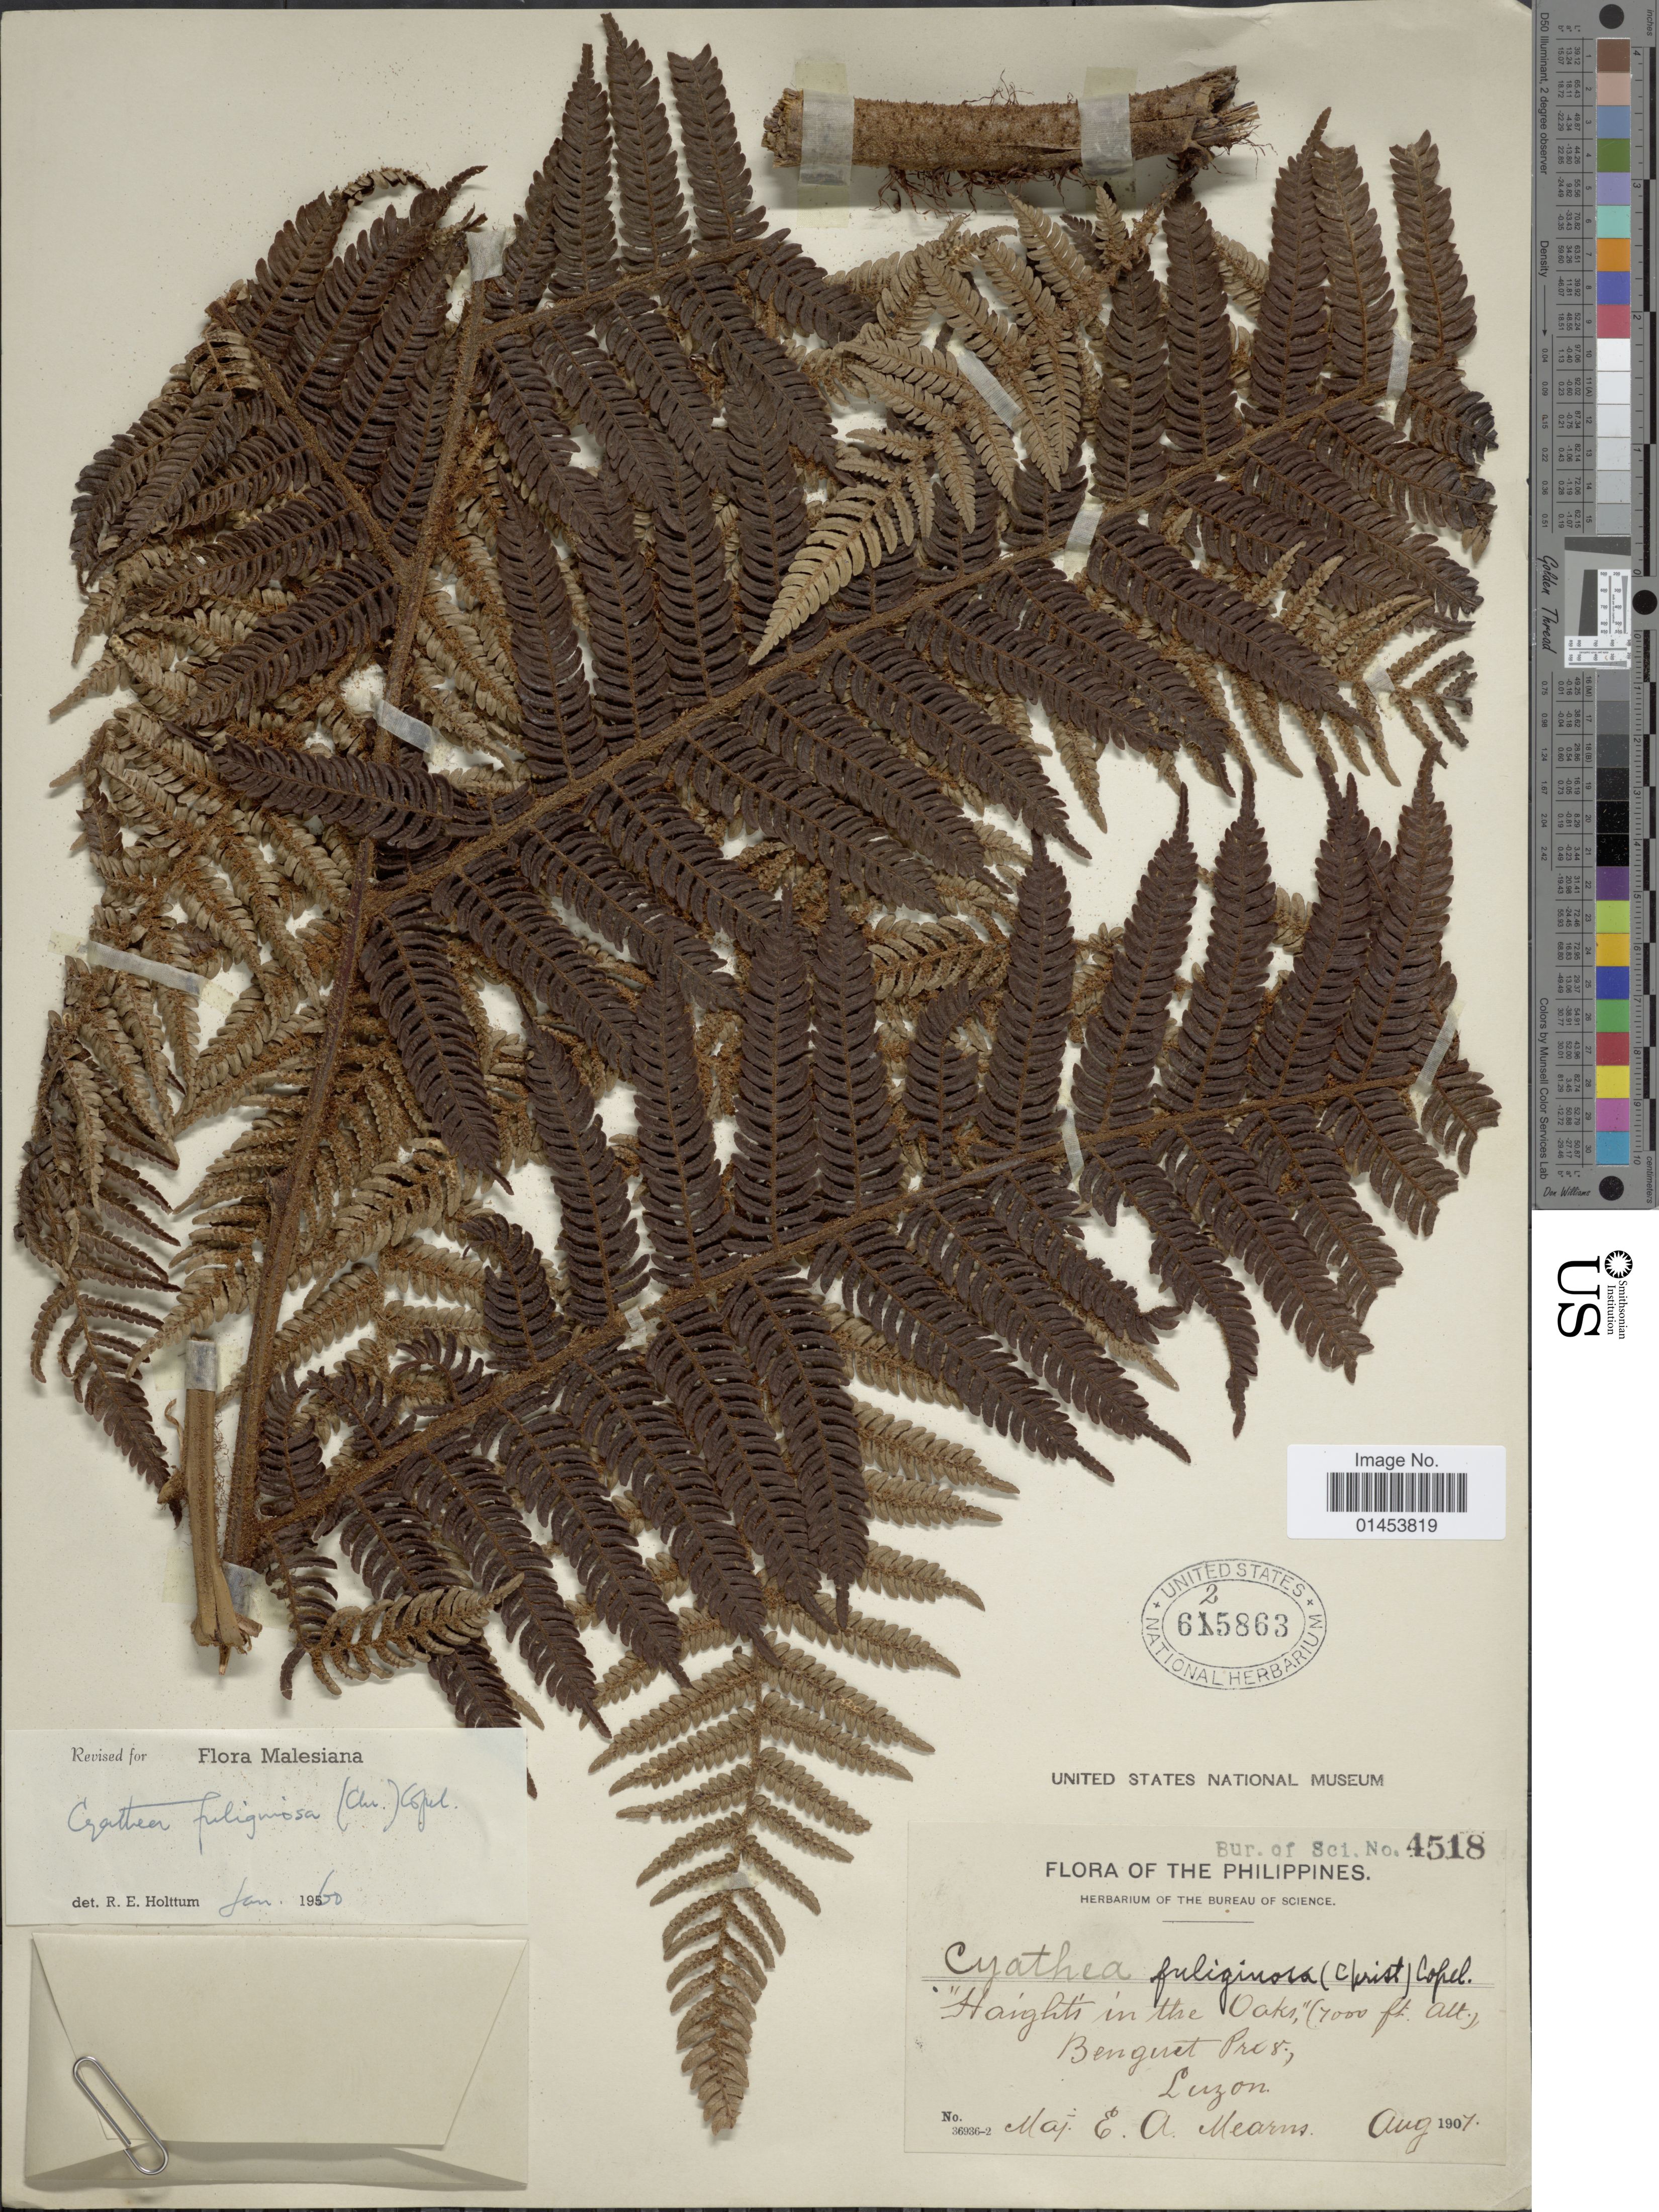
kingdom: Plantae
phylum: Tracheophyta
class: Polypodiopsida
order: Cyatheales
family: Cyatheaceae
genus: Cyathea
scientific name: Cyathea fuliginosa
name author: (Christ) Copel.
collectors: E. A. Mearns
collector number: Bur. Sci. No. 4518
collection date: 1907-08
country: Philippines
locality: Haights in the Oaks, benguet prov. Luzon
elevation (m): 2134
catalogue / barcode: US 625863